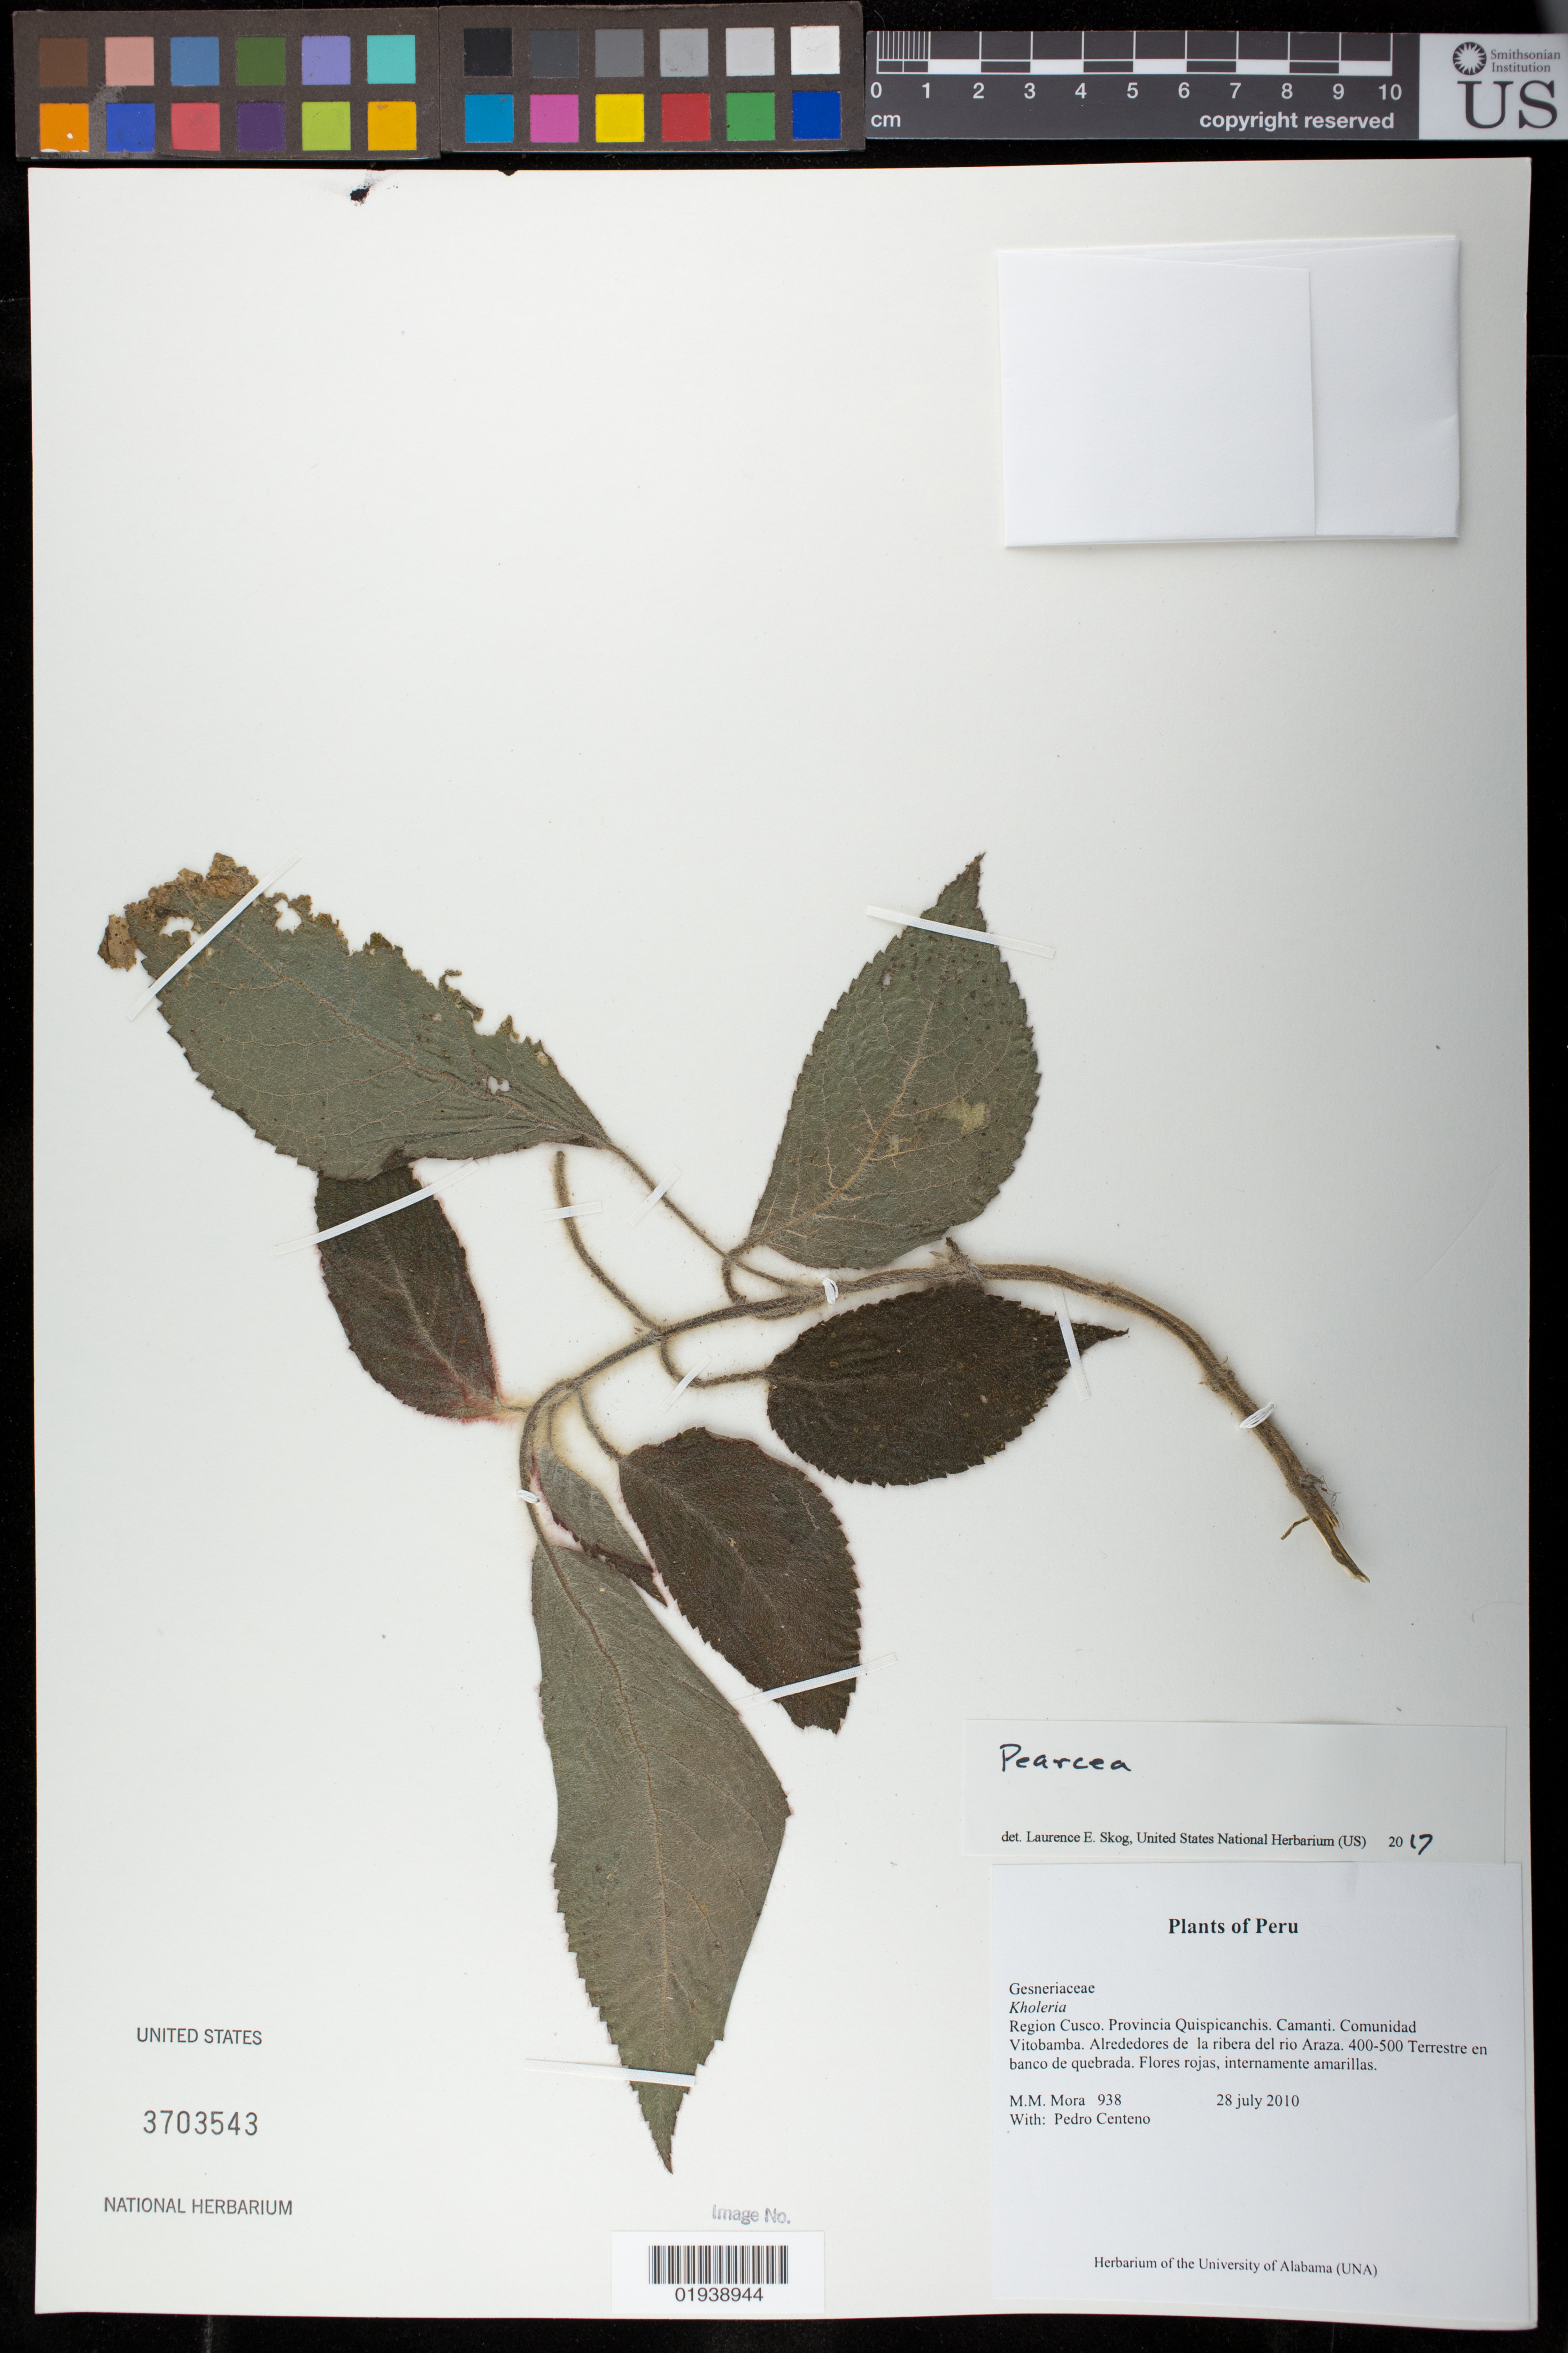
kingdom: Plantae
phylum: Tracheophyta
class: Magnoliopsida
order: Lamiales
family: Gesneriaceae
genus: Pearcea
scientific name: Pearcea sp.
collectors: M. M. Mora & P. Centeno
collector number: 938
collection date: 2010-07-28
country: Peru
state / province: Cusco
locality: Provinica Quispicanchis. Camanti. Comunidad Vitobamba. Alrededores de la ribera del rio Araza.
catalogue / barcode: US 3703543